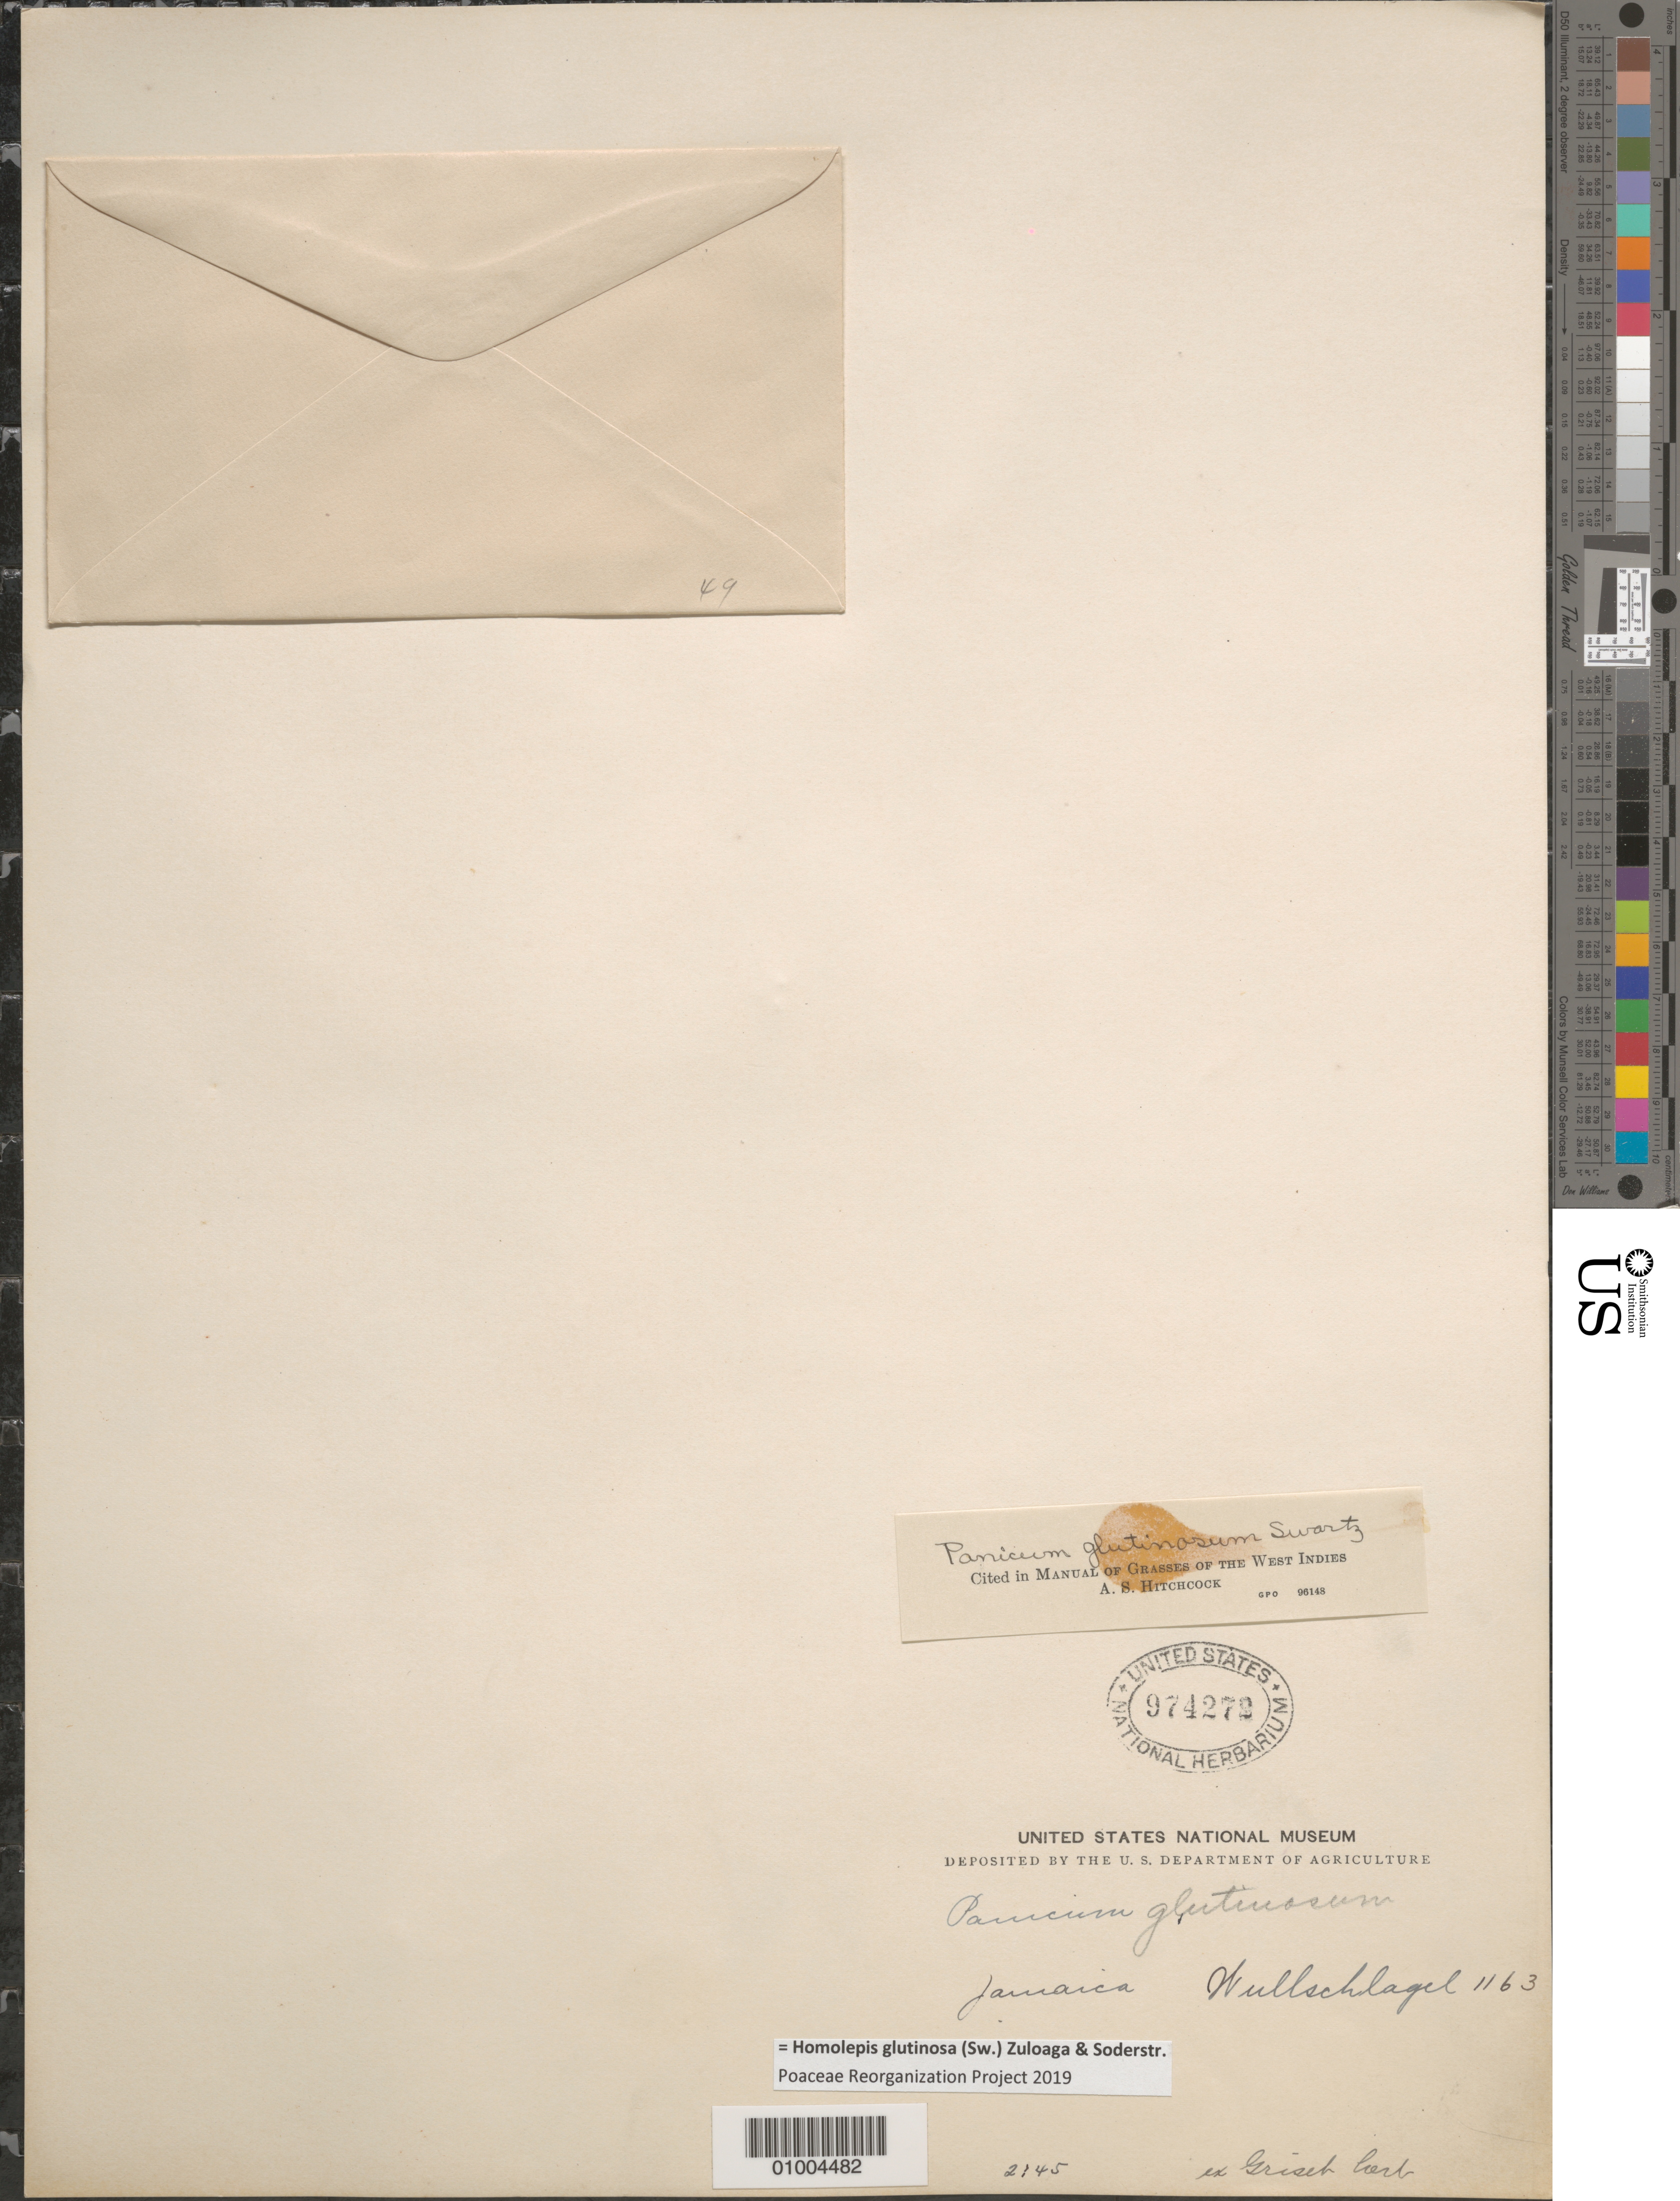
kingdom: Plantae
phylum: Tracheophyta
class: Liliopsida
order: Poales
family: Poaceae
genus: Homolepis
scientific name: Homolepis glutinosa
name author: (Sw.) Zuloaga & Soderstr.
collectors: H. R. Wullschlaegel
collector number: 1163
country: Jamaica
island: Jamaica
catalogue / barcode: US 974272